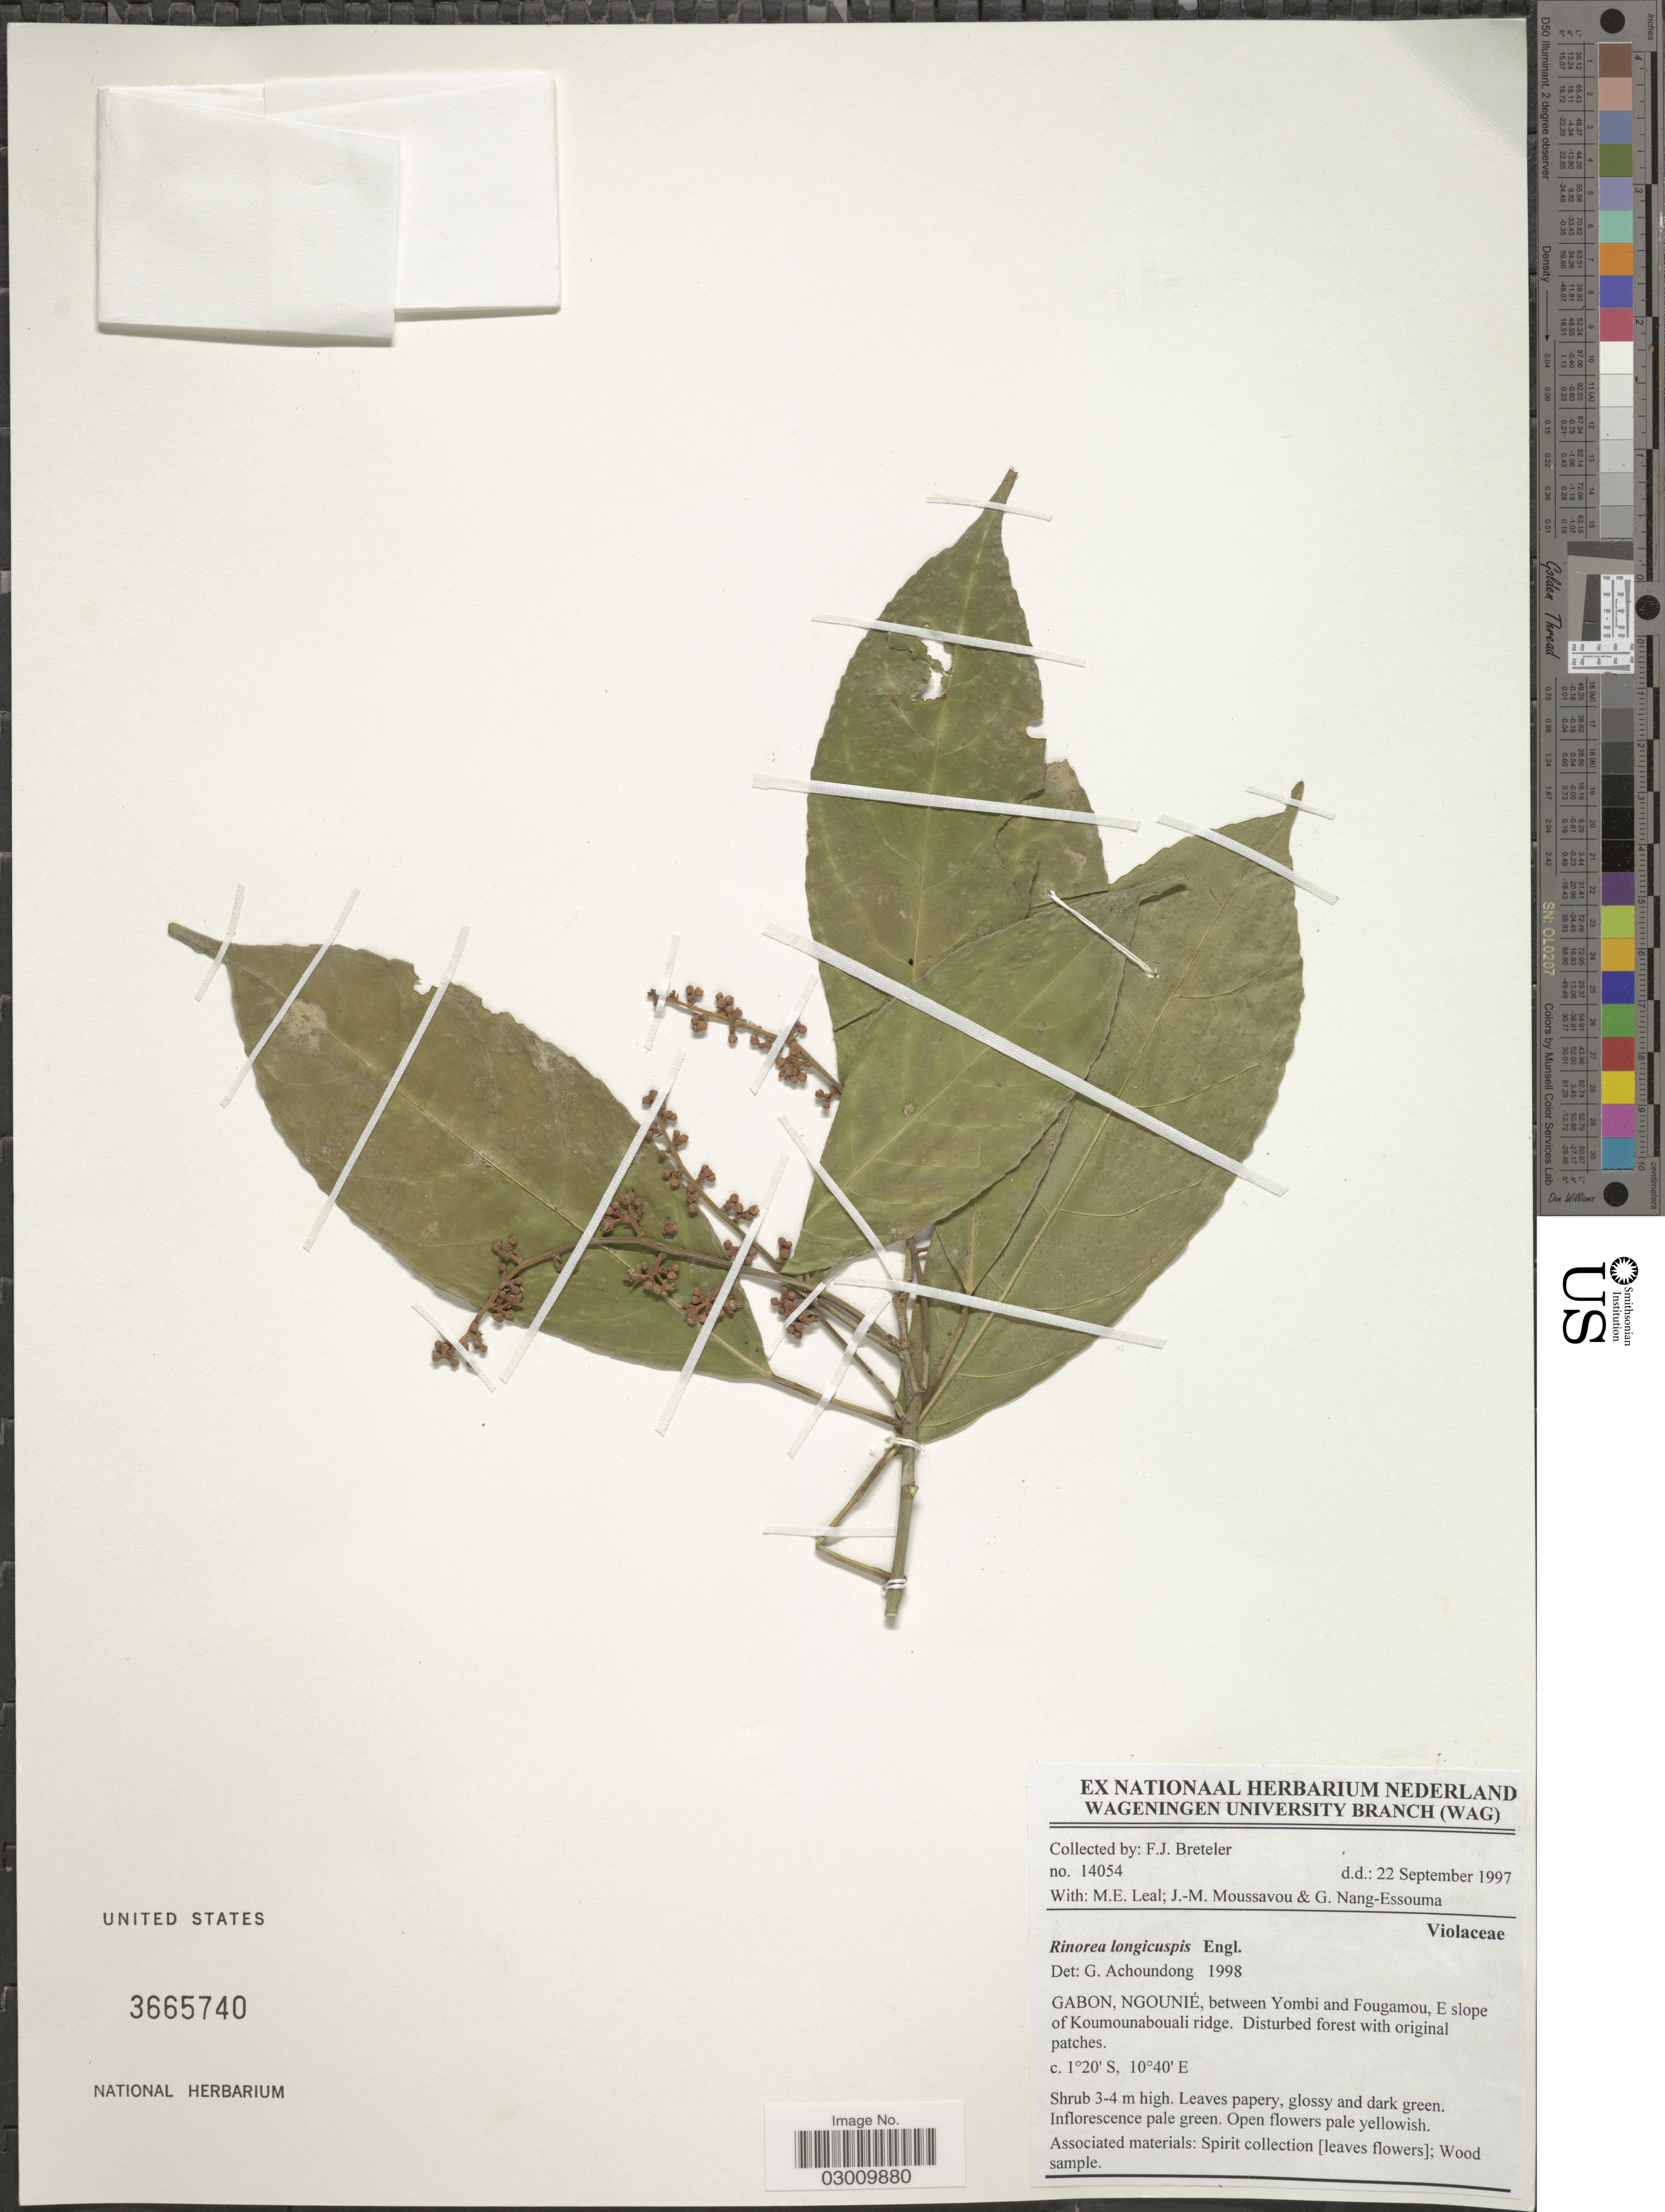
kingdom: Plantae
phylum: Tracheophyta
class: Magnoliopsida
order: Malpighiales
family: Violaceae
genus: Rinorea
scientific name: Rinorea longicuspis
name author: Engl.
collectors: F. J. Breteler, M. E. Leal, J. Moussavou & G. Nang-Essouma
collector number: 14054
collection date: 1997-09-22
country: Gabon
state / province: Ngounie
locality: Between Yombi and Fougamou, E slope of Koumounabouali ridge.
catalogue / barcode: US 3665740